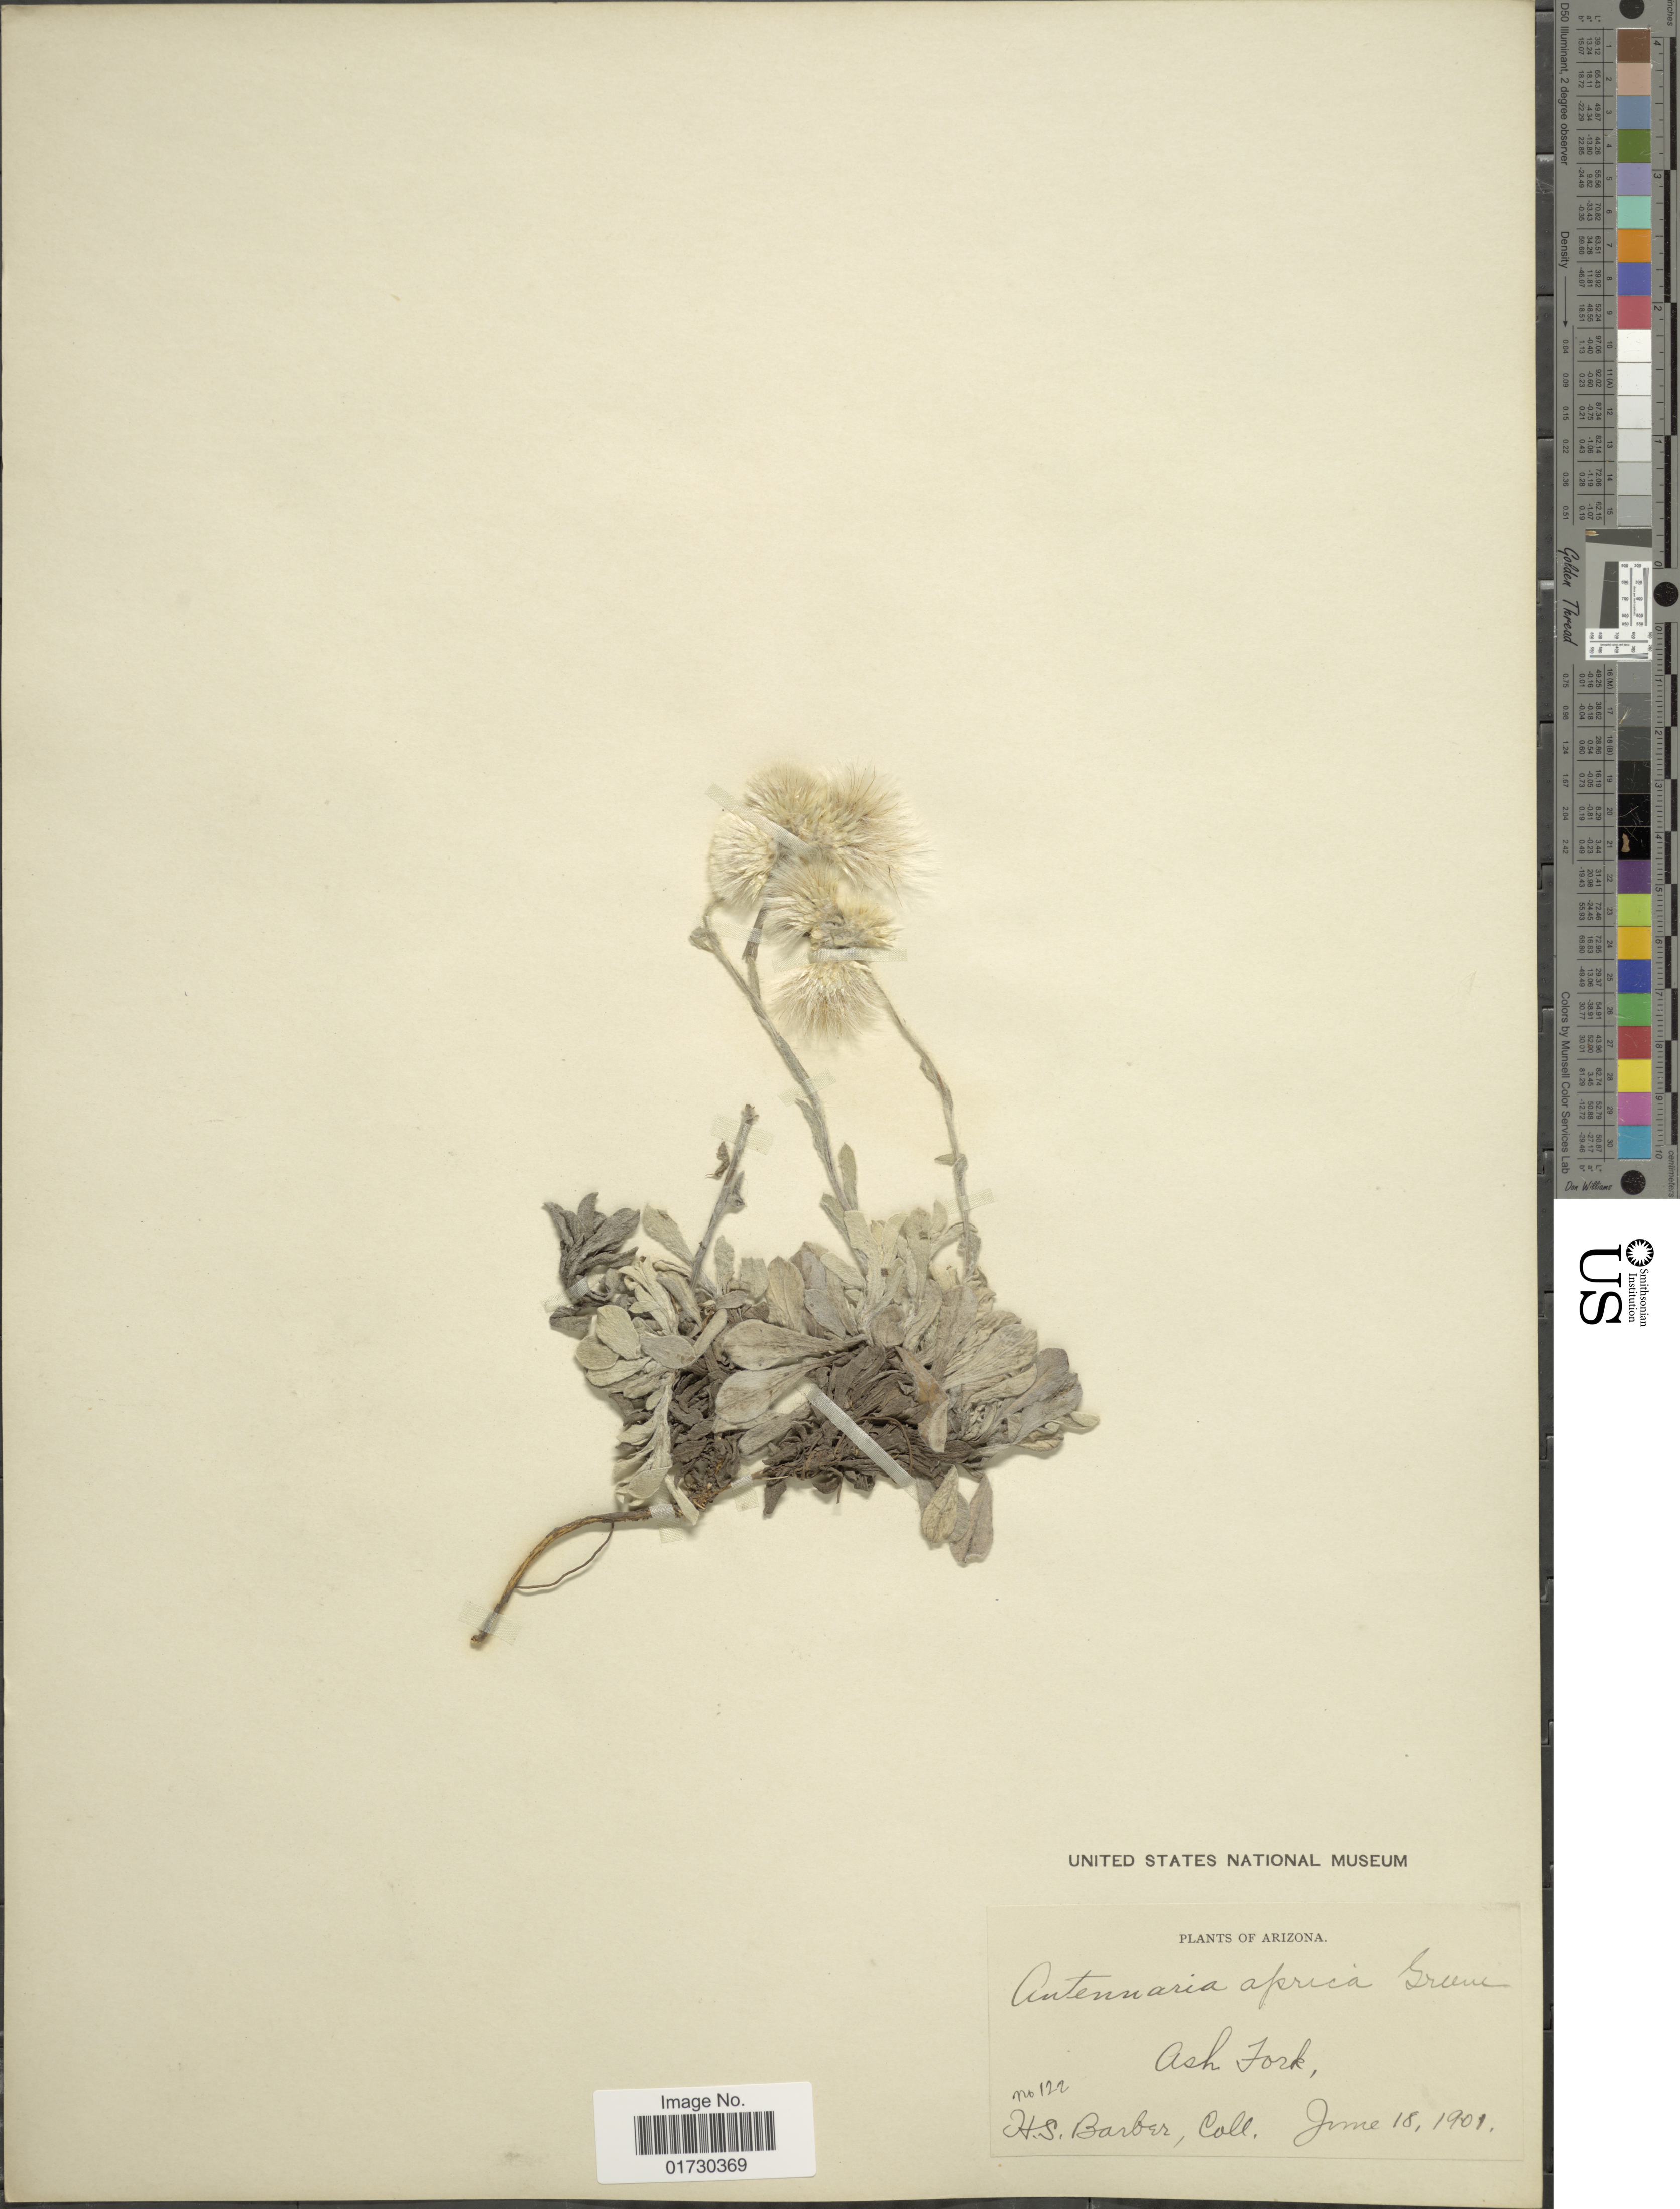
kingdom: Plantae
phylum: Tracheophyta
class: Magnoliopsida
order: Asterales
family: Asteraceae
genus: Antennaria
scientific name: Antennaria aprica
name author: Greene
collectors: H. Barber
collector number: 122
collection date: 1901-06-18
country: United States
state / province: Arizona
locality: Ash Fork